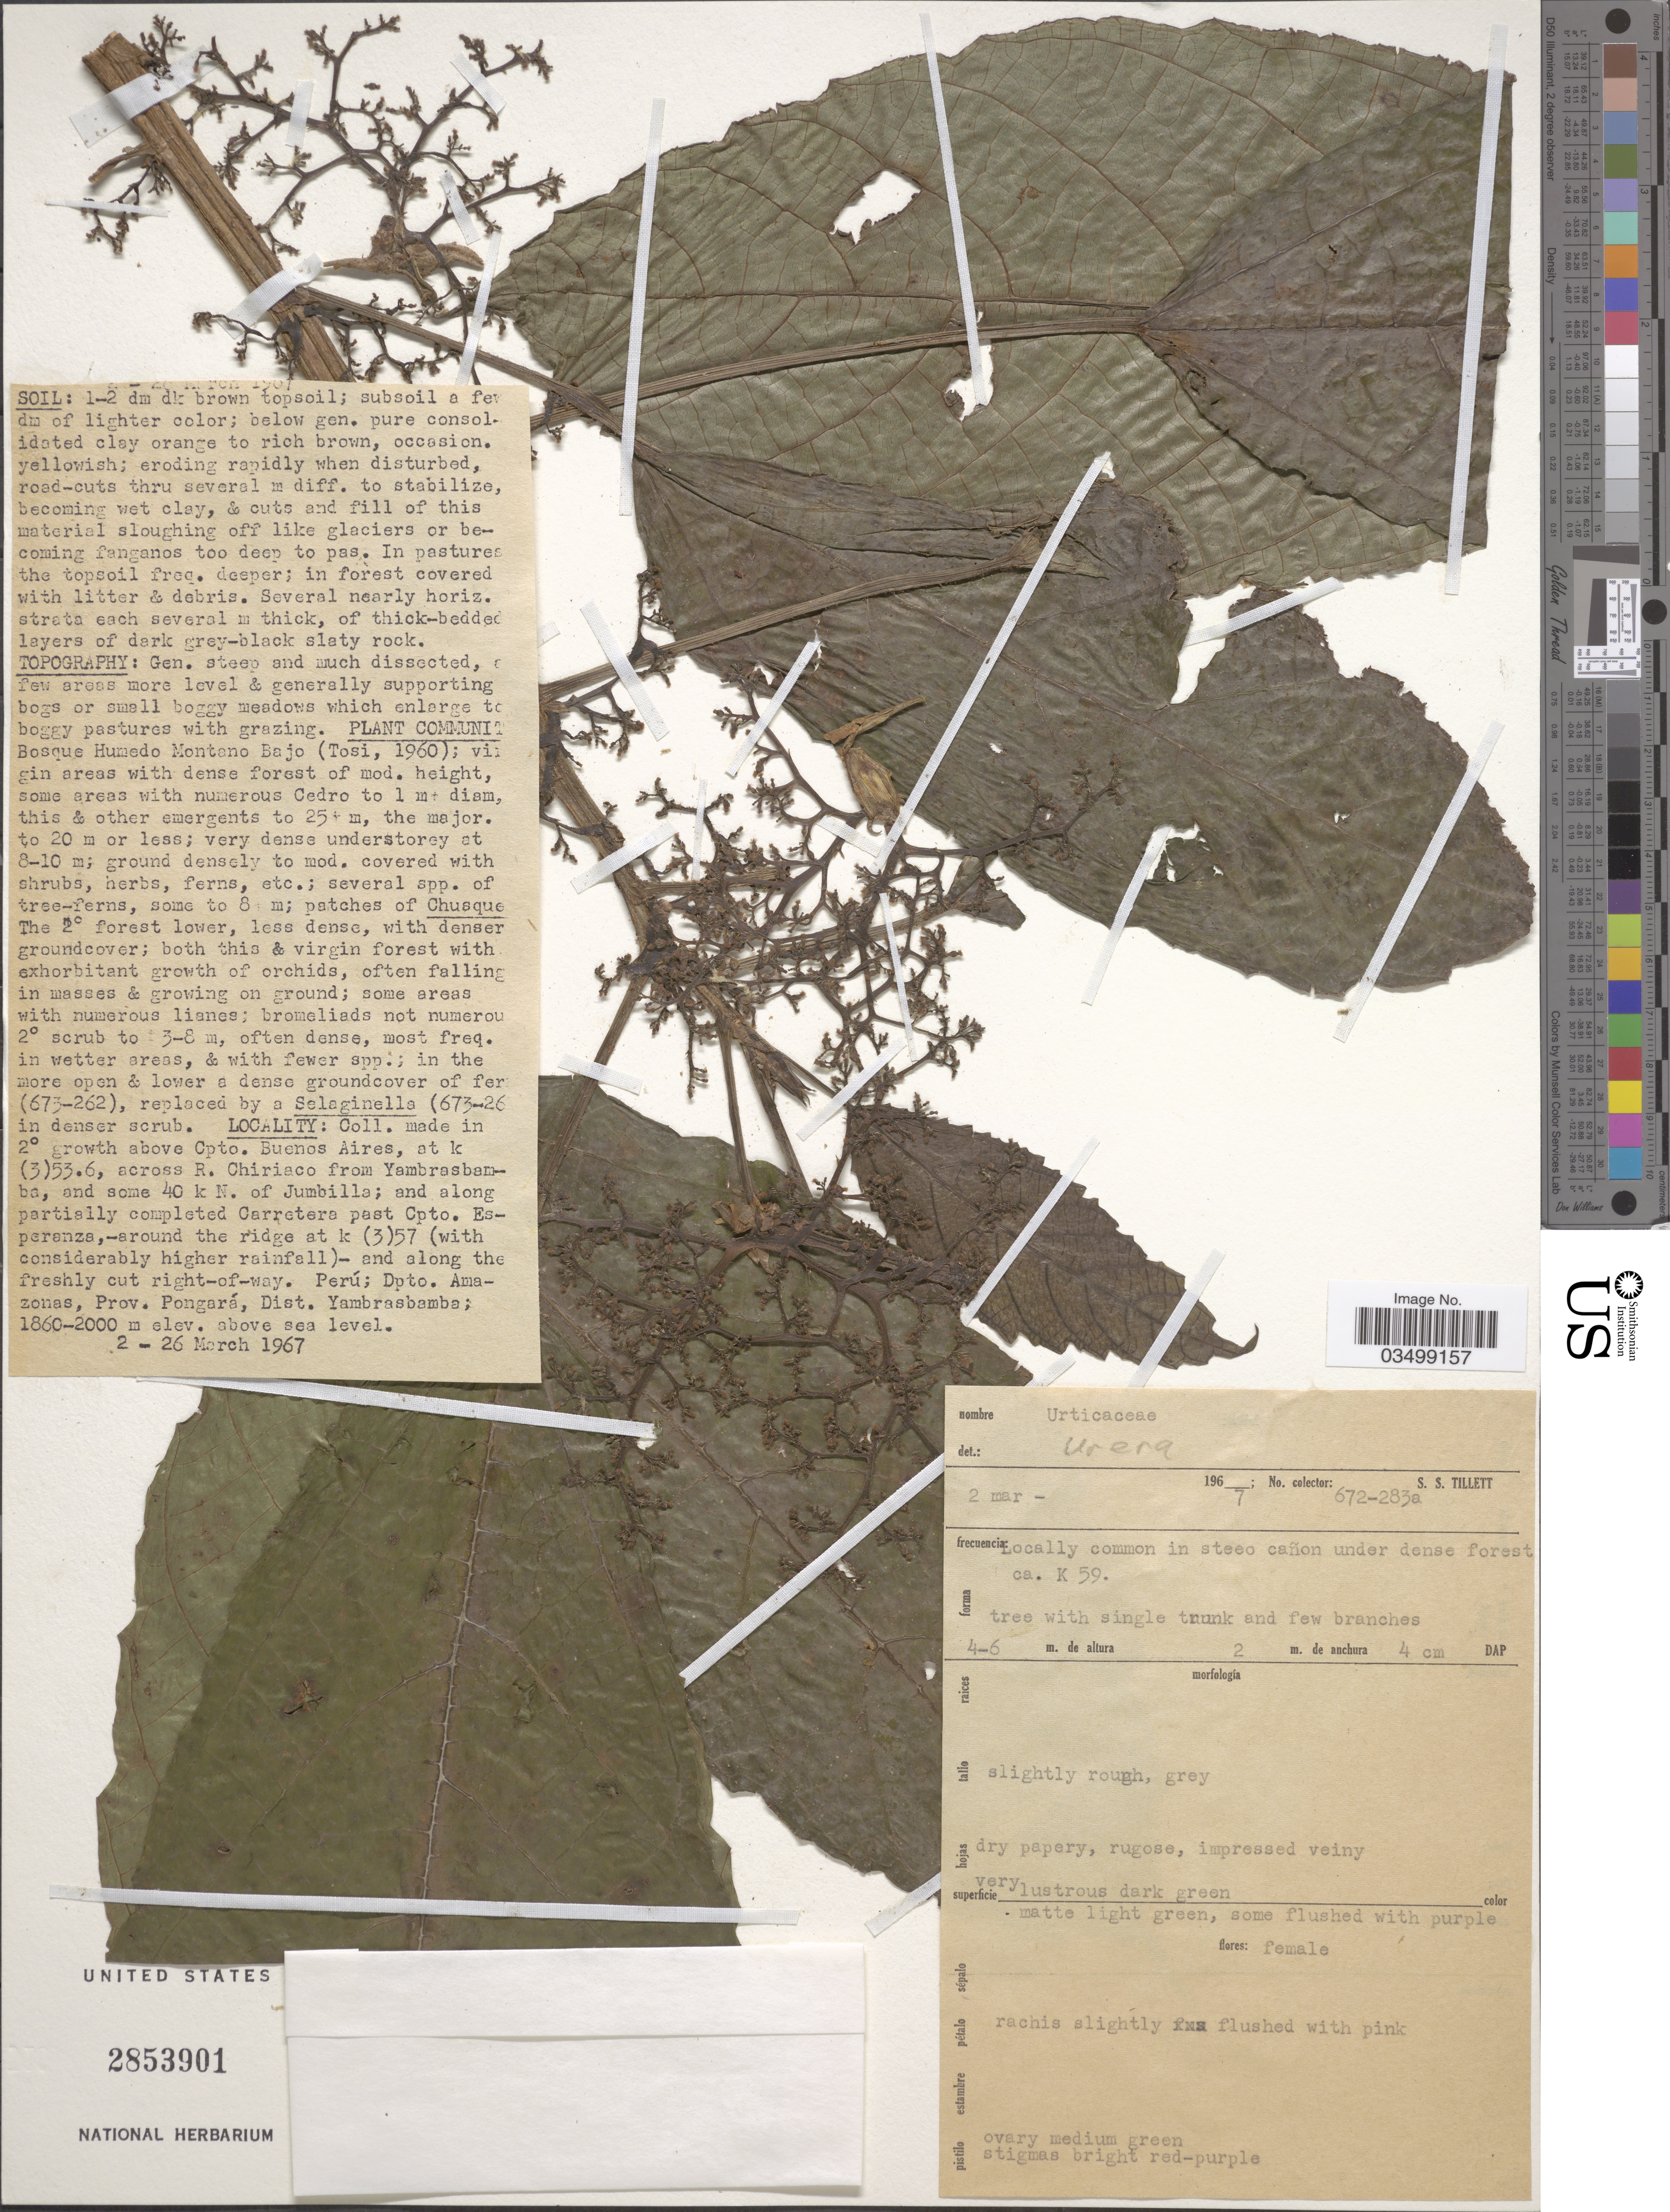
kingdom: Plantae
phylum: Tracheophyta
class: Magnoliopsida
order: Rosales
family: Urticaceae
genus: Urera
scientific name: Urera sp.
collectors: S. S. Tillett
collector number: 672-283a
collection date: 1967-03-02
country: Peru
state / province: Amazonas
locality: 2° growth above Cpto. Buenos Aires, at k (3)53.6, across R. Chiriaco from Yambrasbamba, and some 40 k N. of Jumbilla; and along partially completed Carretera past Cpto. Esperanza,-around the ridge at k (3)57 (with considerably higher rainfall)- and along the freshly cut right-of-way. [unsure placement] Dpto. Amazonas, Prov. Pongará, Dist. Yambrasbamba.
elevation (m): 1860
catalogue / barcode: US 2853901